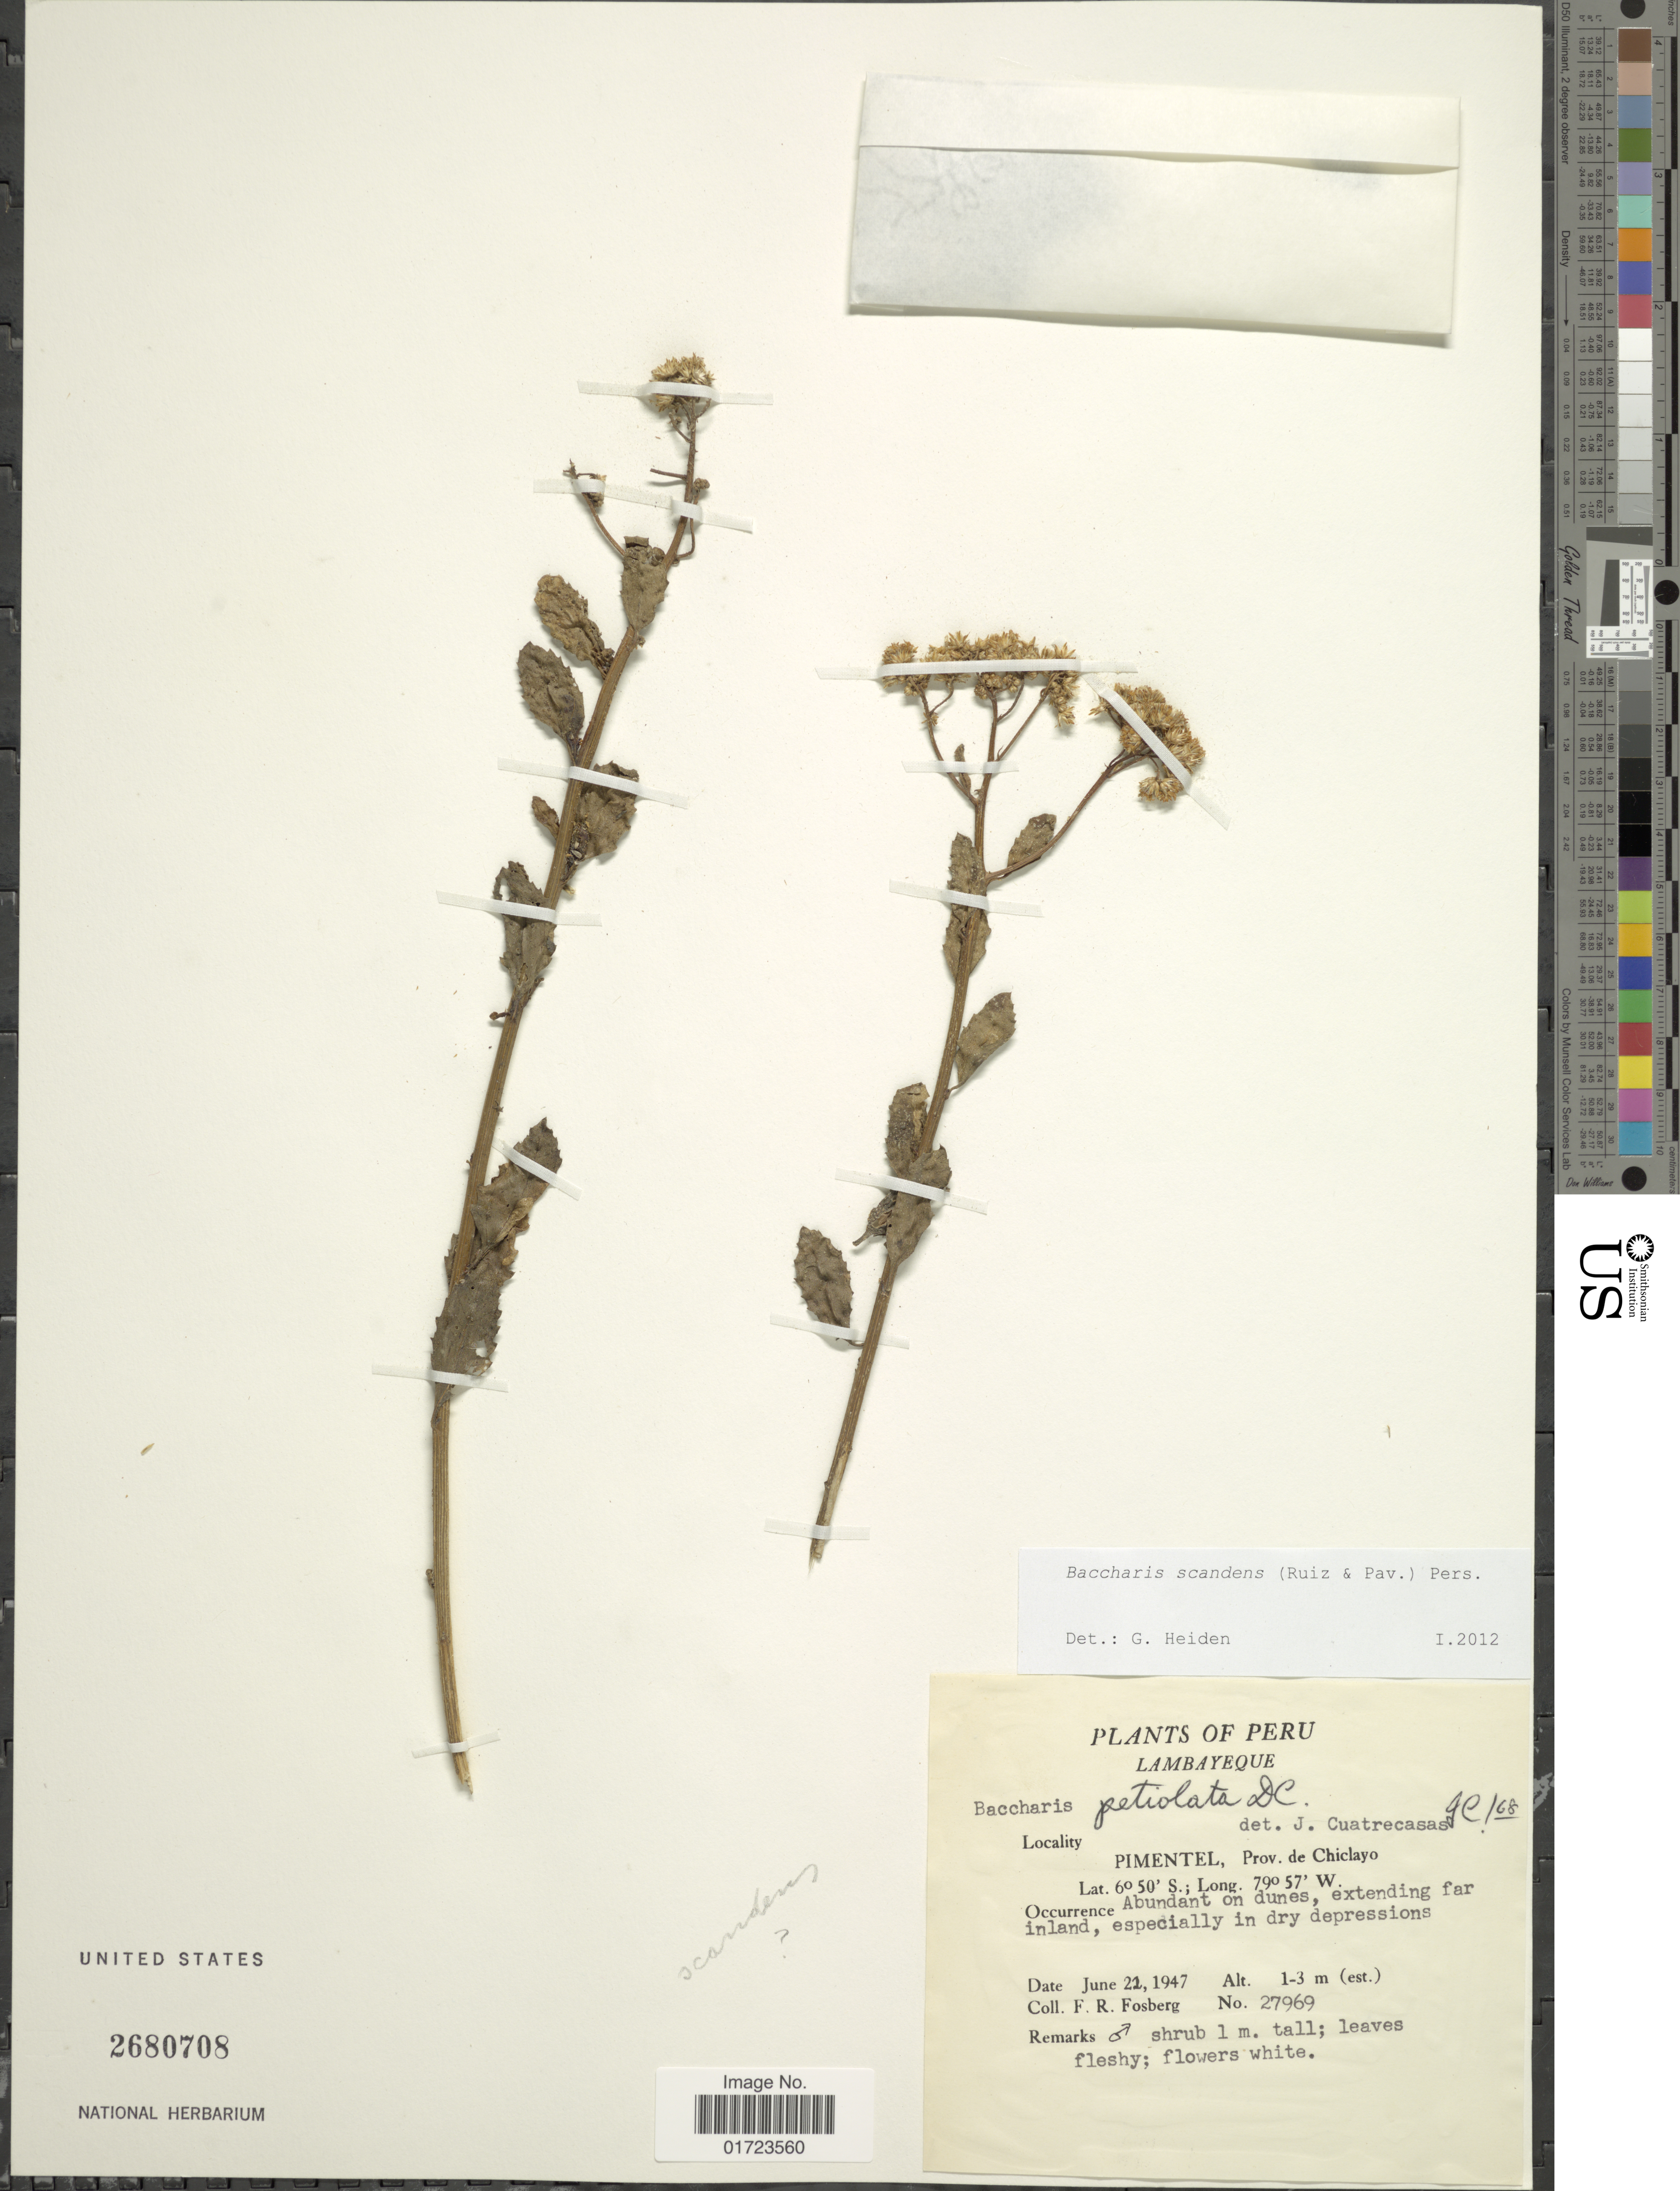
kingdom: Plantae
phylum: Tracheophyta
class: Magnoliopsida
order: Asterales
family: Asteraceae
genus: Baccharis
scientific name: Baccharis scandens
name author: (Ruiz & Pav.) Pers.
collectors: F. R. Fosberg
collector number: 27969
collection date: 1947-06-22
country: Peru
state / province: Lambayeque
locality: Lambayeque, Pimentel, Prov. de Chiclayo.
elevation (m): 1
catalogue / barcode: US 2680708